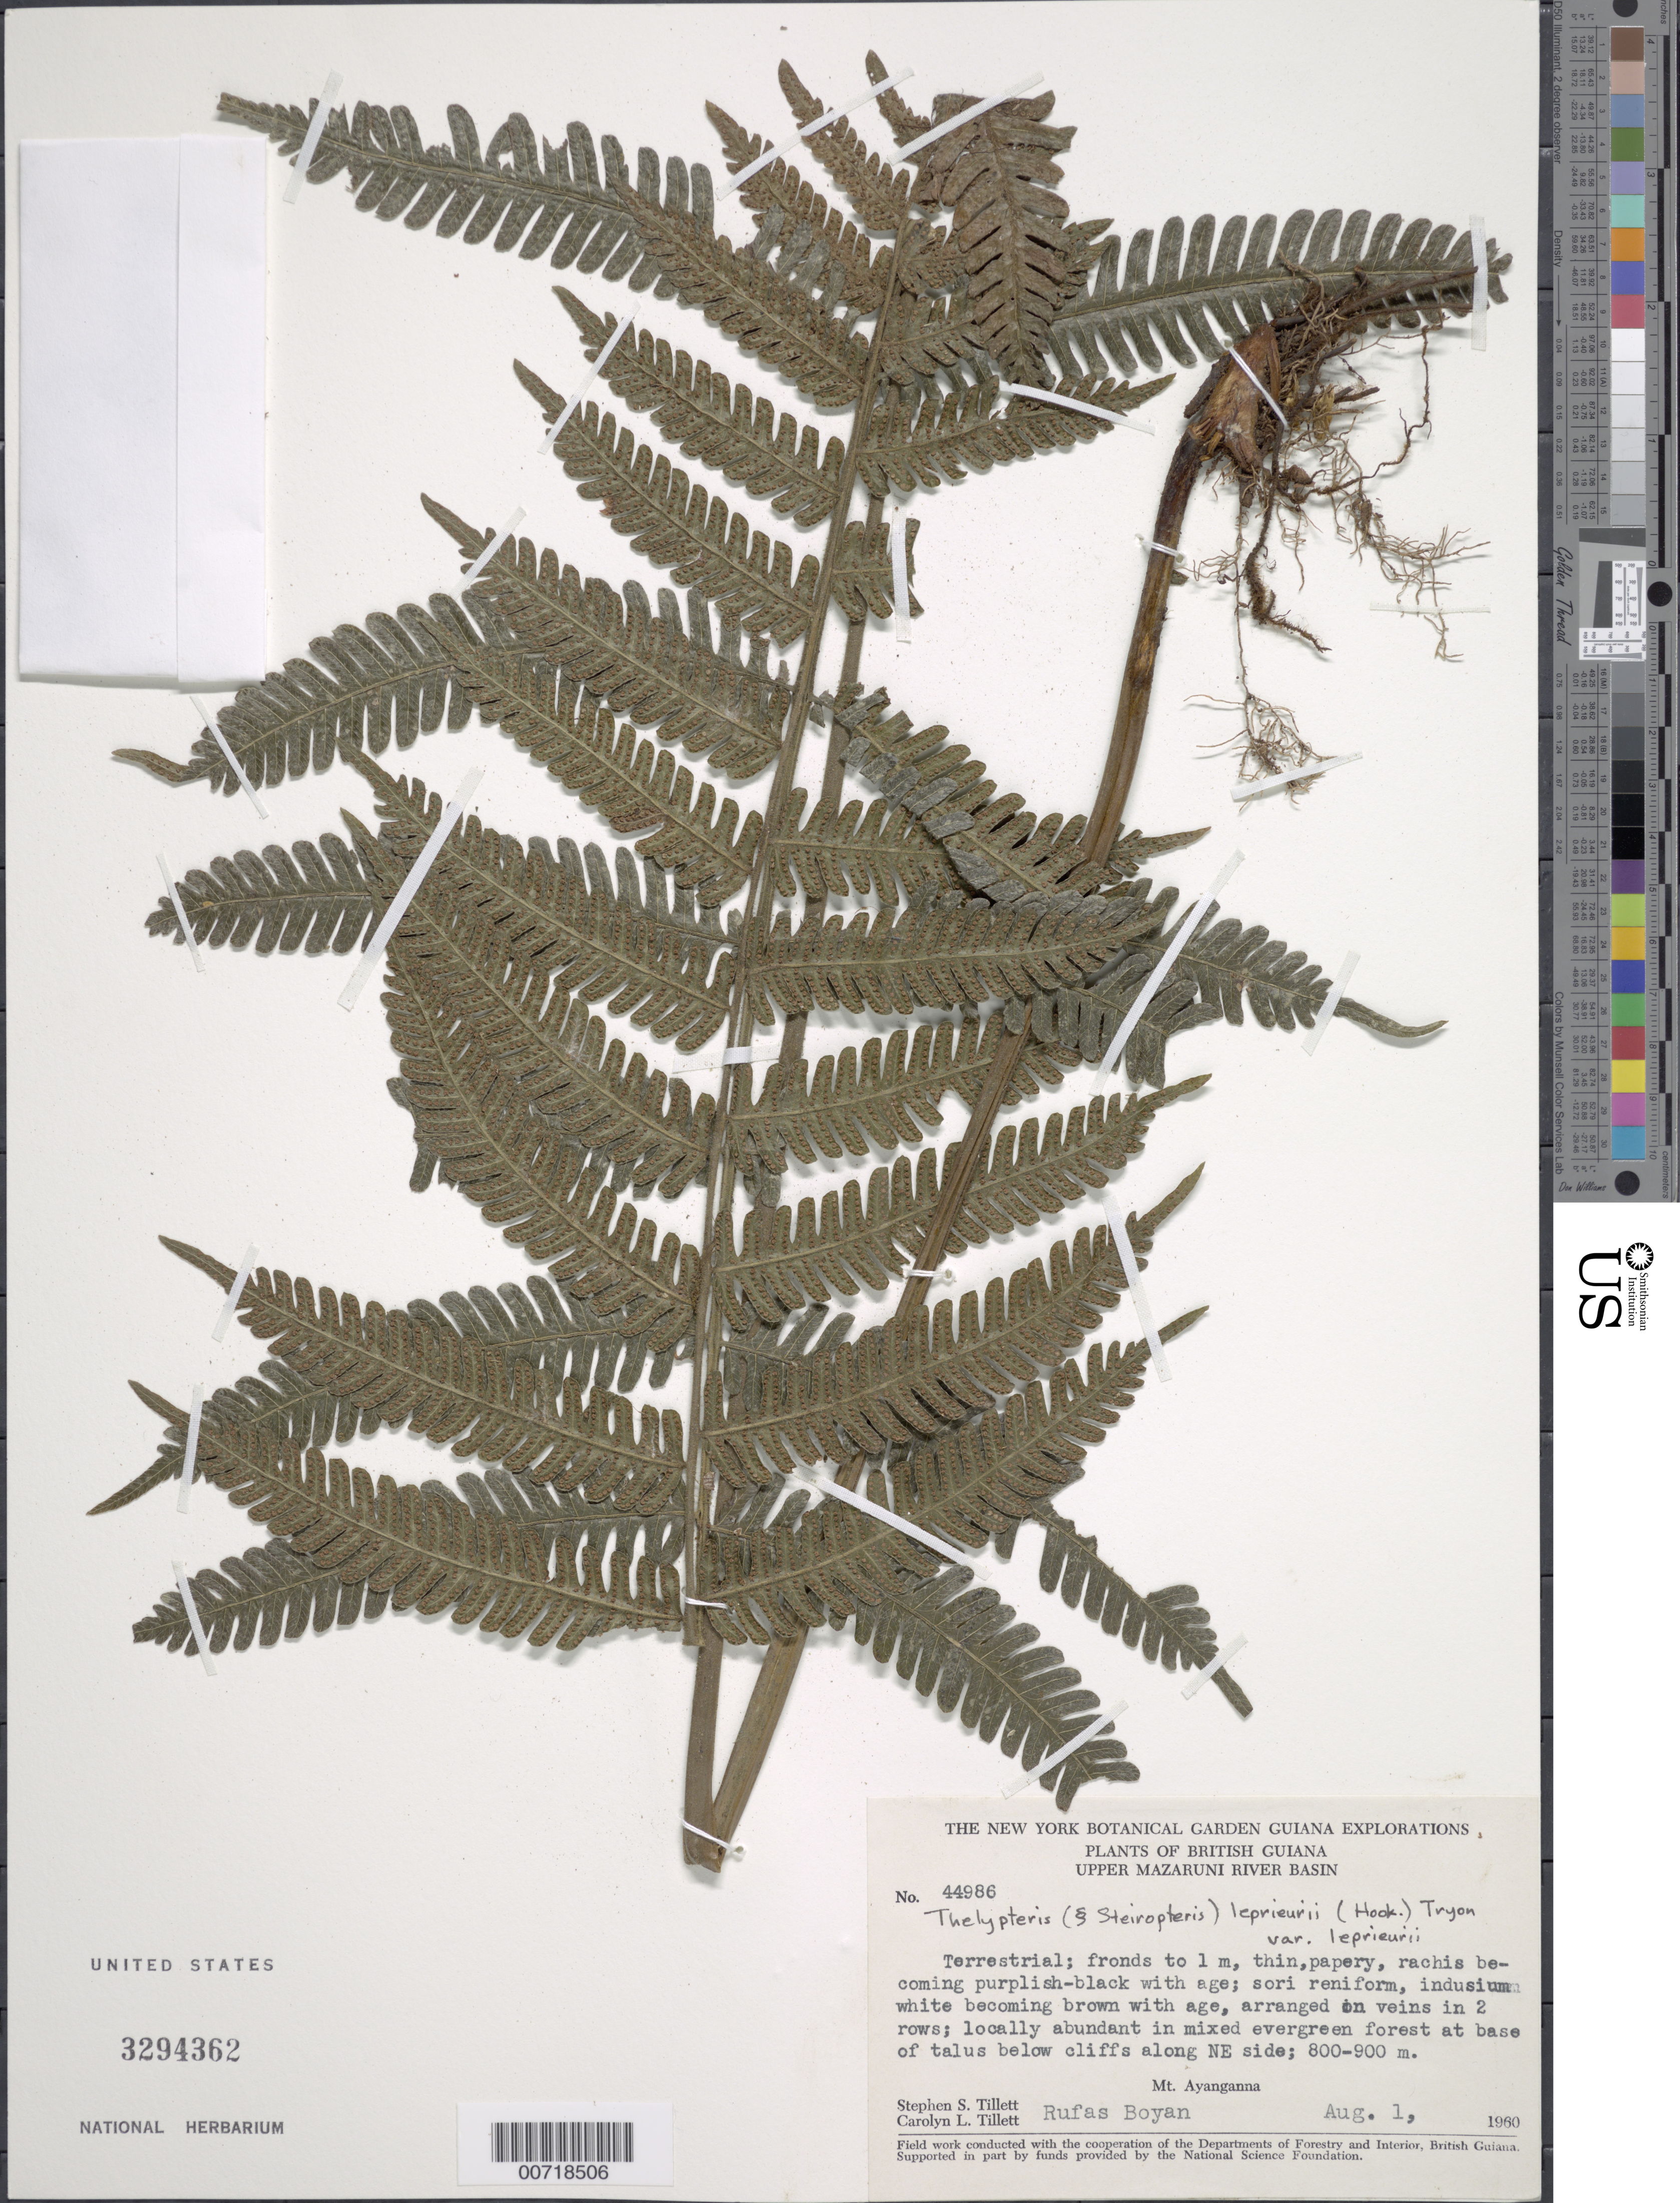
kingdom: Plantae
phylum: Tracheophyta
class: Polypodiopsida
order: Polypodiales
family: Thelypteridaceae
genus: Steiropteris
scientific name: Steiropteris leprieurii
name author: (Hook. f.) Pic. Serm.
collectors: S. S. Tillett, C. L. Tillett & R. Boyan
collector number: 44986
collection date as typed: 1-Aug-60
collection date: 1960-08-01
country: Guyana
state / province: Cuyuni-Mazaruni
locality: Mt. Ayanganna, NE side of, Upper Mazaruni R Basin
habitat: Mixed evergreen forest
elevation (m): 800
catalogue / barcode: US 3294362